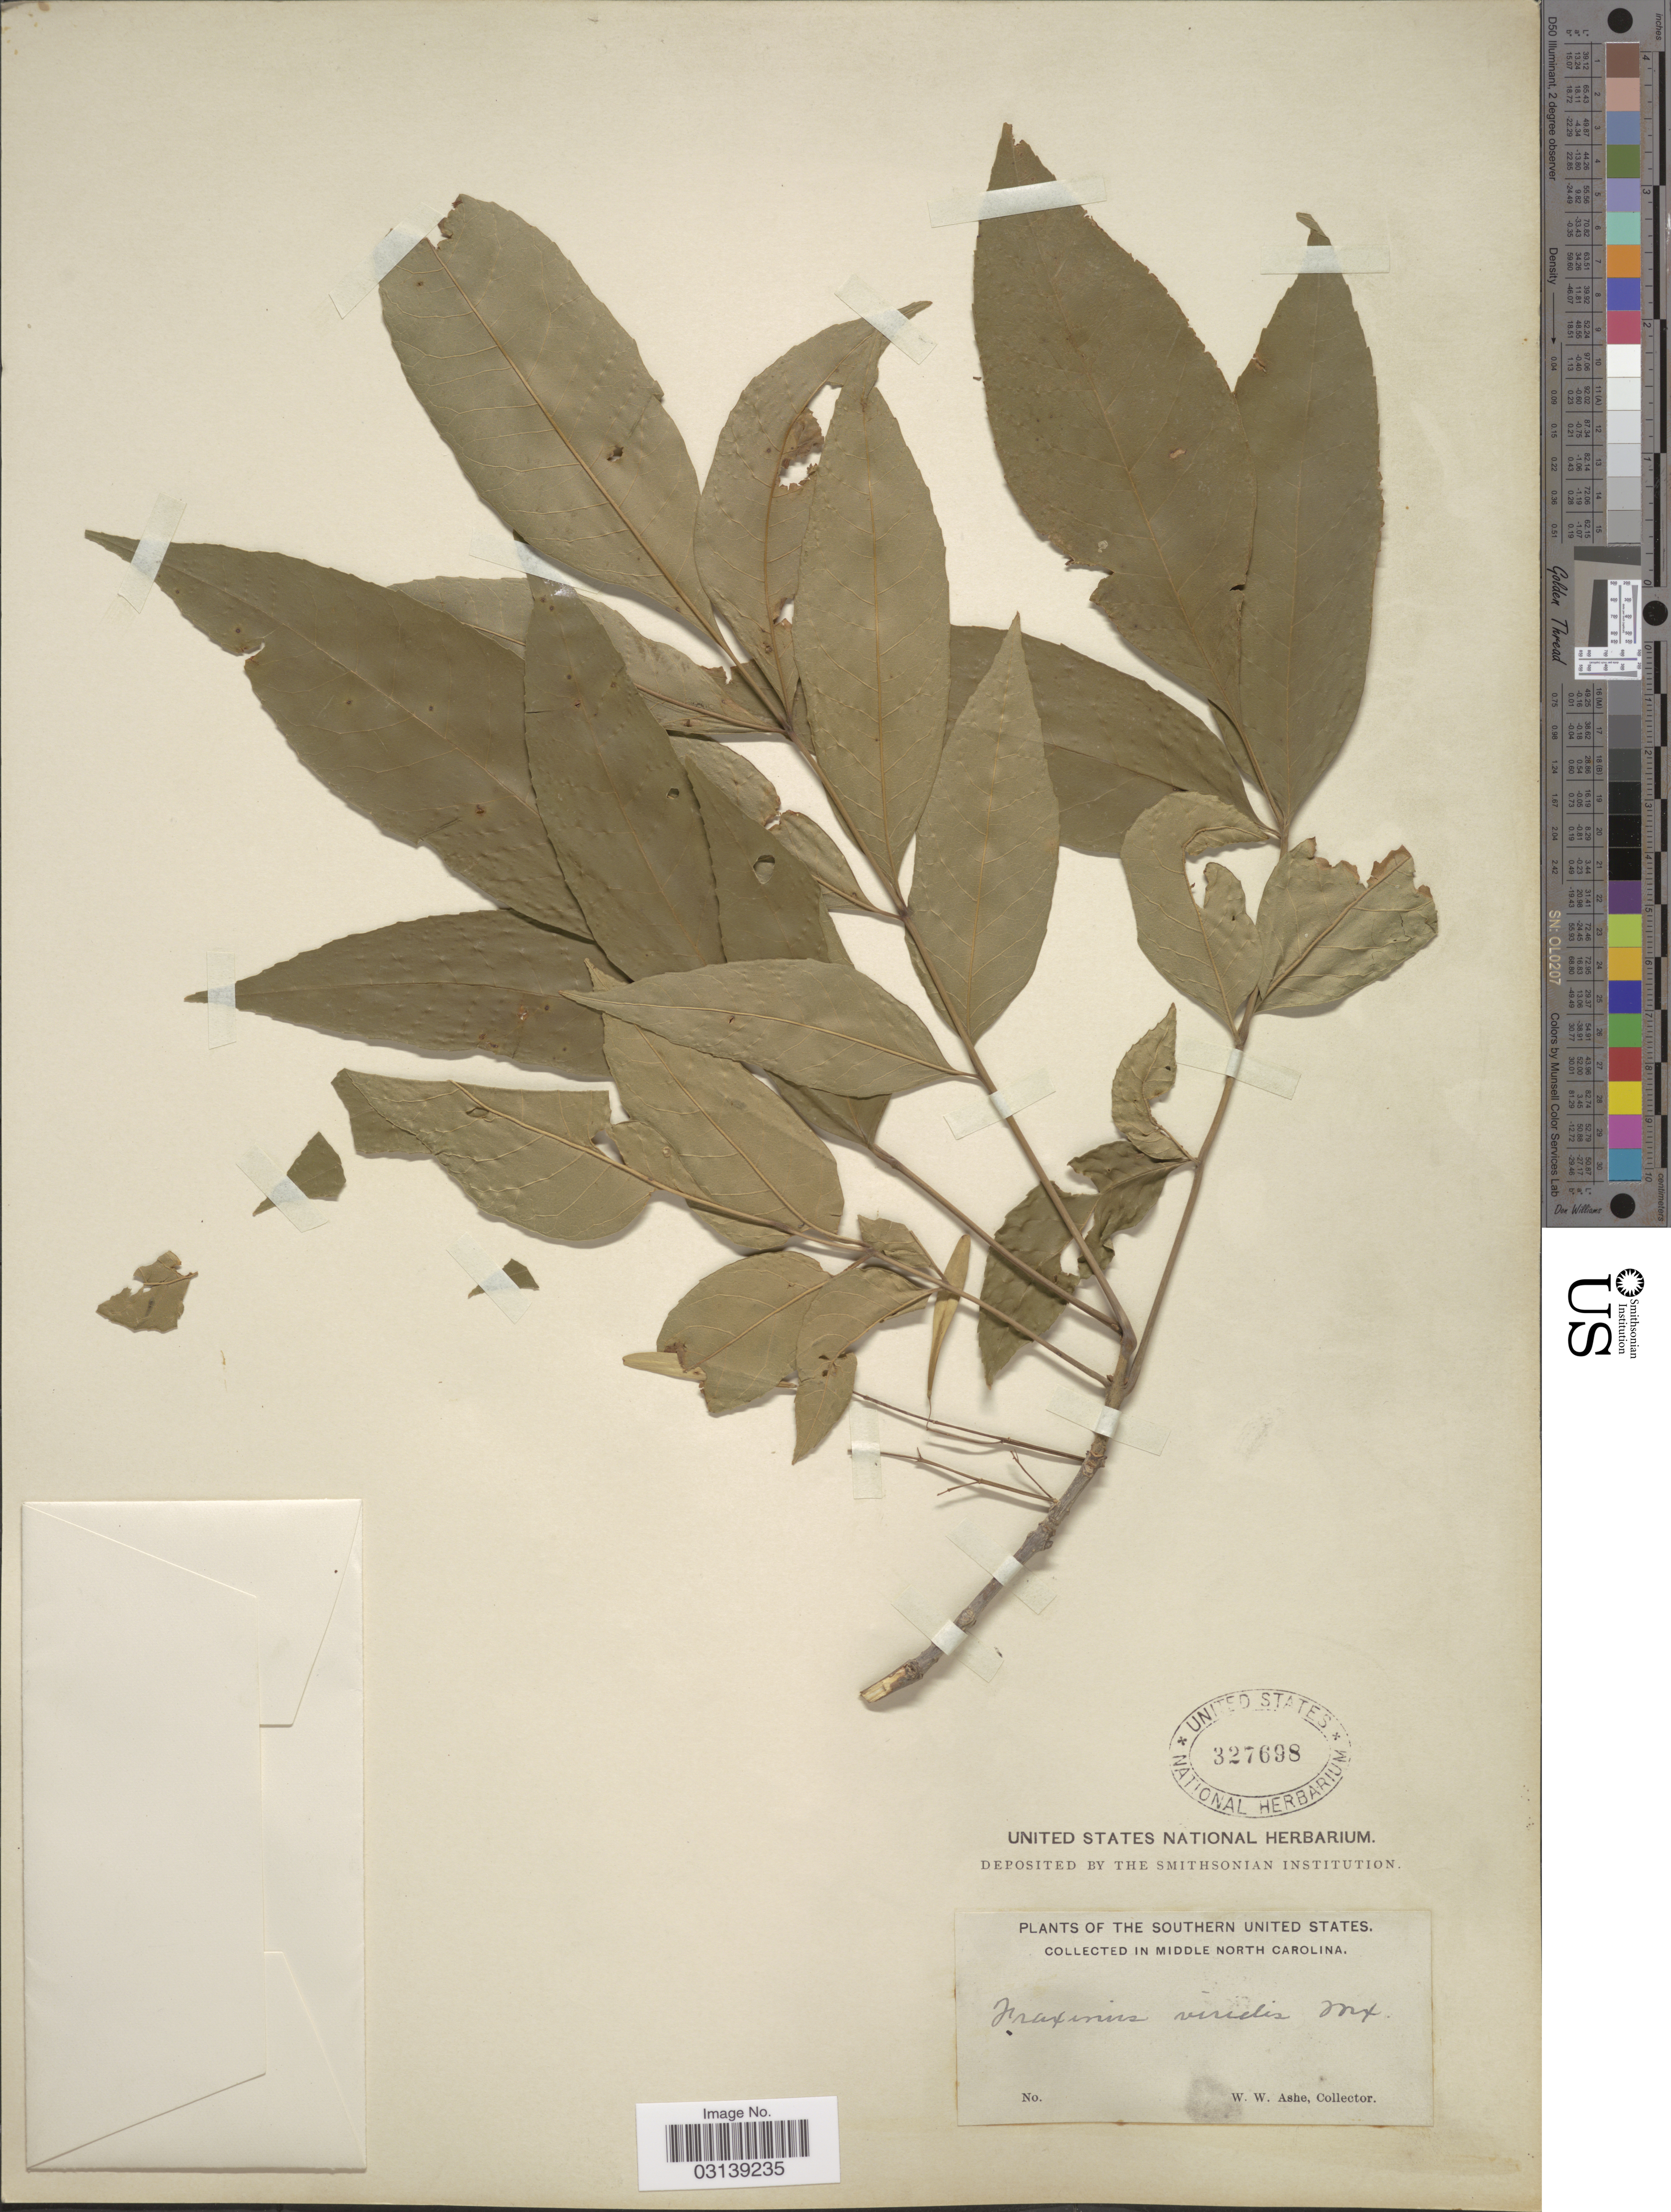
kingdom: Plantae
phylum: Tracheophyta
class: Magnoliopsida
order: Lamiales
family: Oleaceae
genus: Fraxinus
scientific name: Fraxinus pennsylvanica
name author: Marshall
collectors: W. W. Ashe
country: United States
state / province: North Carolina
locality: The Southern United States. In Middle North Carolina.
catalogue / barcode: US 327698